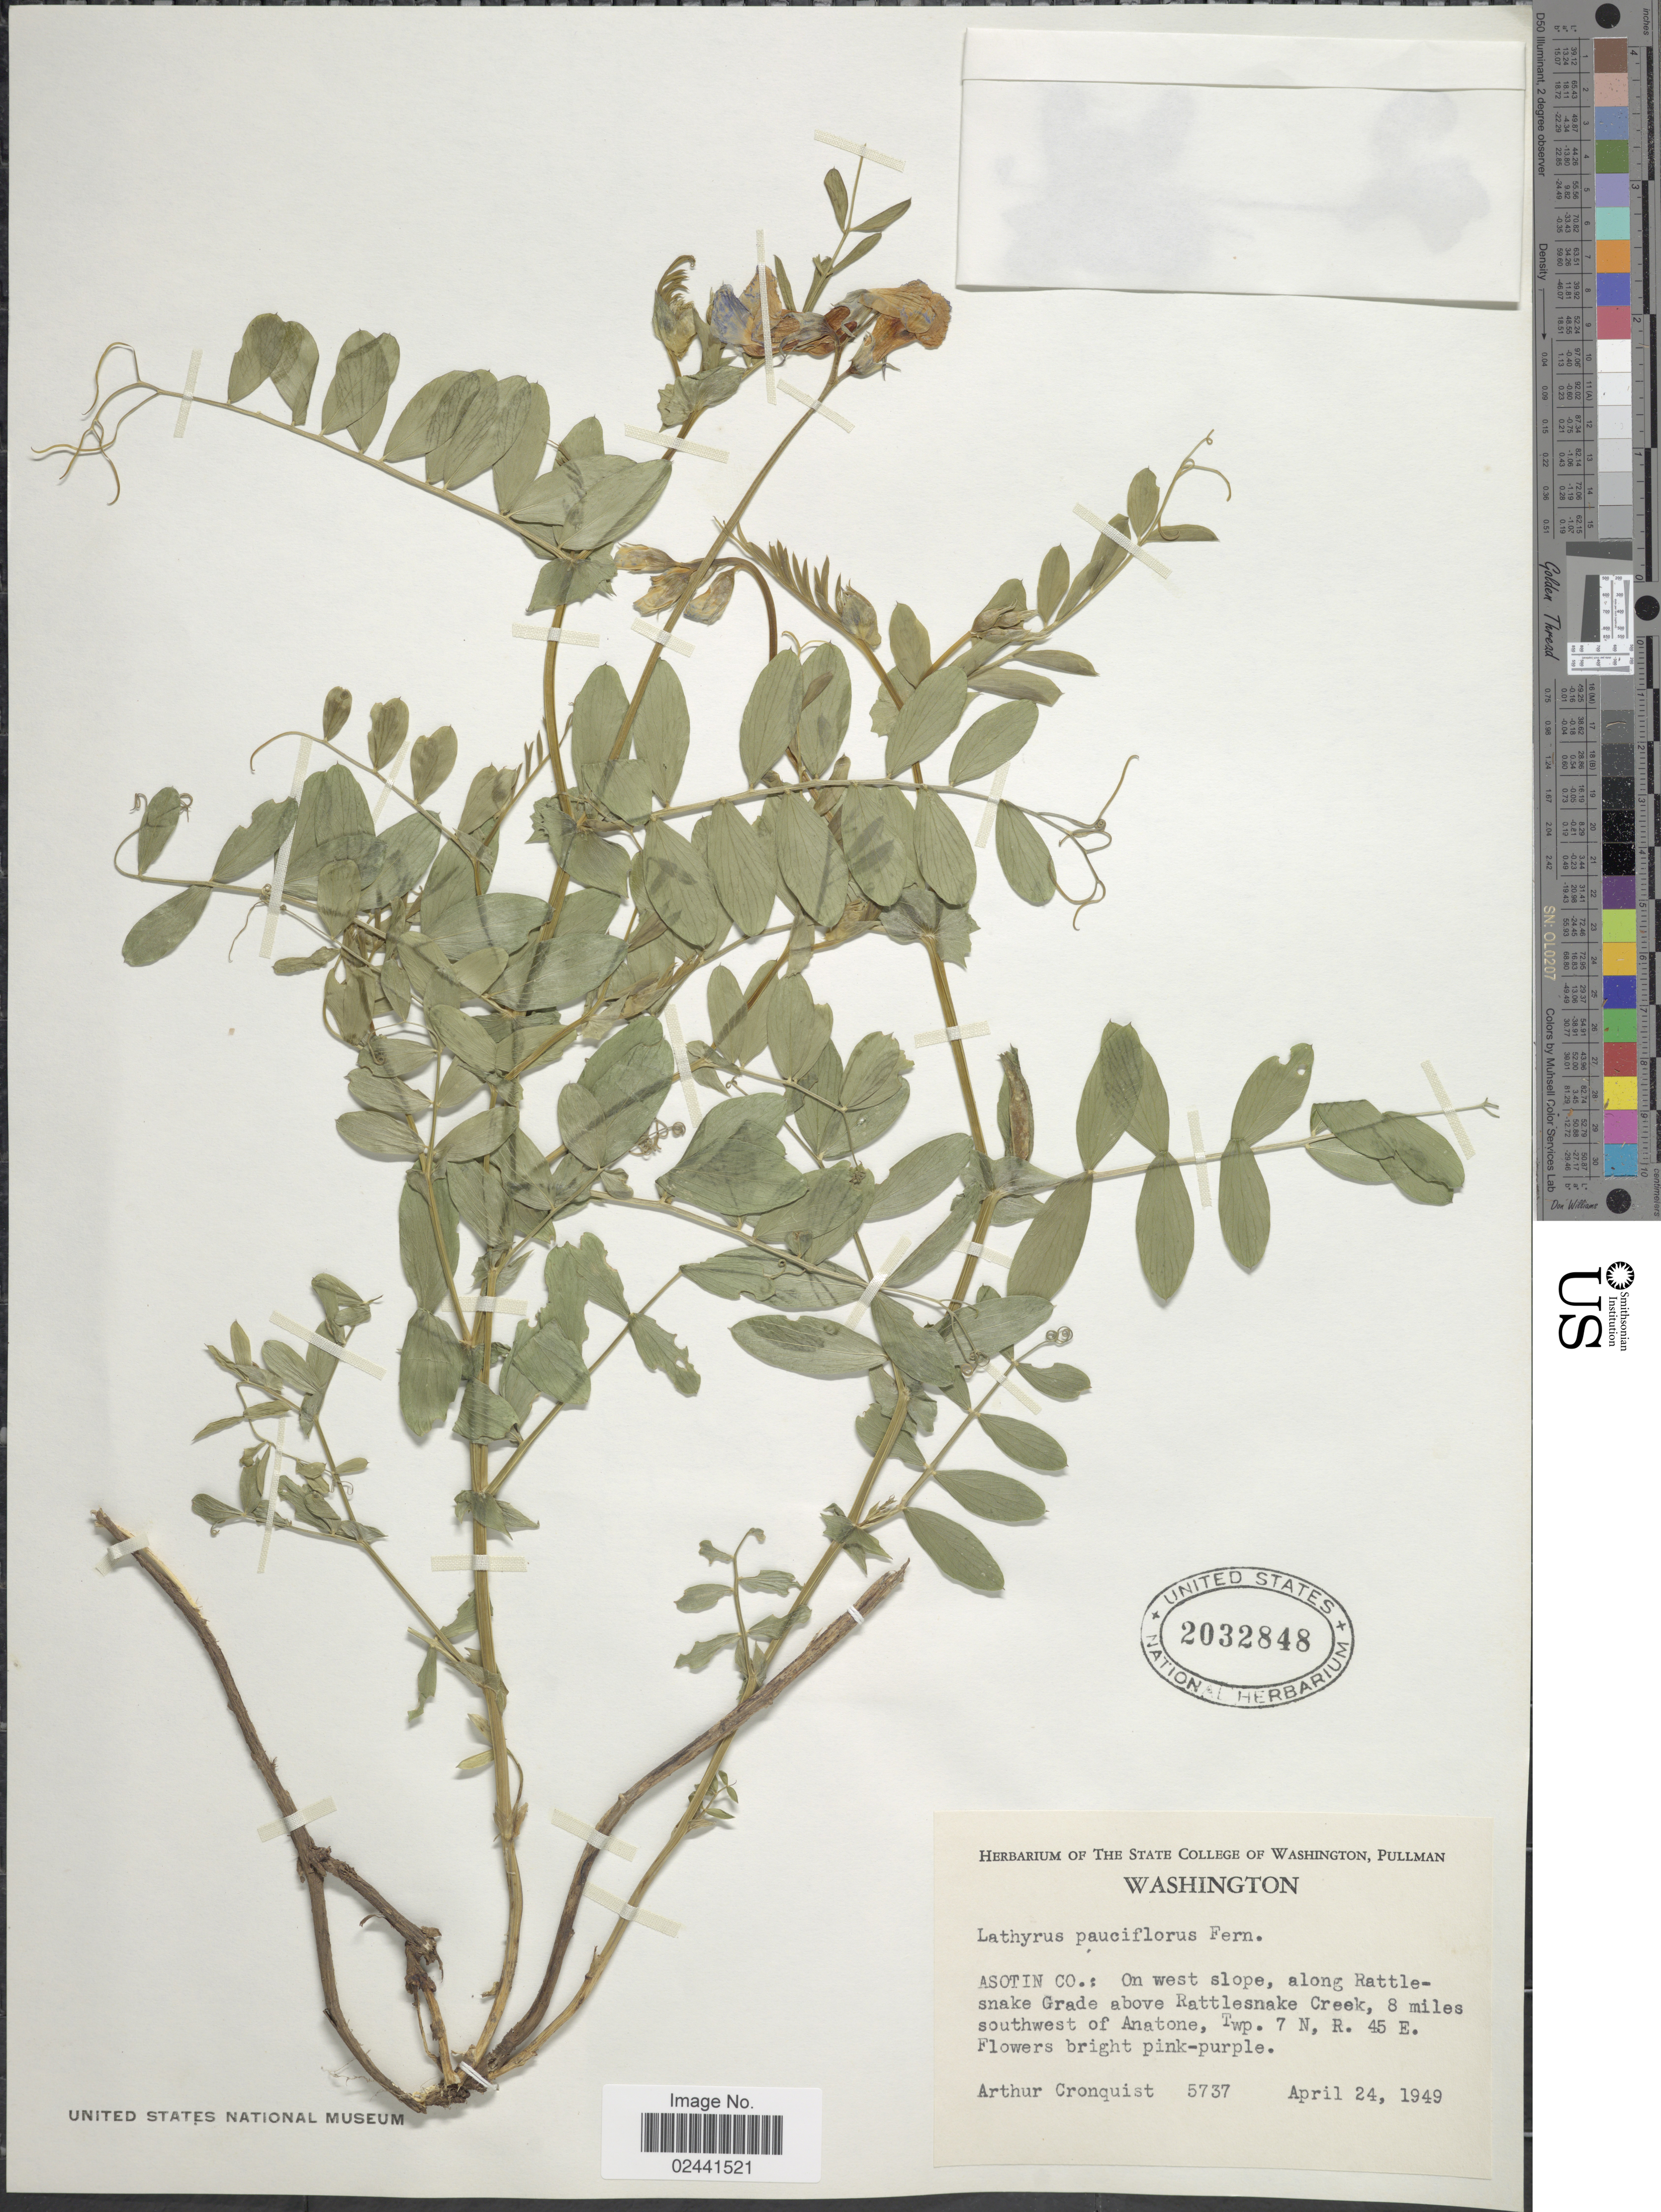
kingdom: Plantae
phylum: Tracheophyta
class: Magnoliopsida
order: Fabales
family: Fabaceae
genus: Lathyrus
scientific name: Lathyrus pauciflorus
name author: Fernald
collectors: A. J. Cronquist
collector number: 5737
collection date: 1949-04-24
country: United States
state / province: Washington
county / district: Asotin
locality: Asotin Co.: On west slope, along Rattlesnake Grade above Rattlesnake Creek, 8 miles southwest of Anatone, Twp. 7 N, R. 45 E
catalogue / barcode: US 2032848